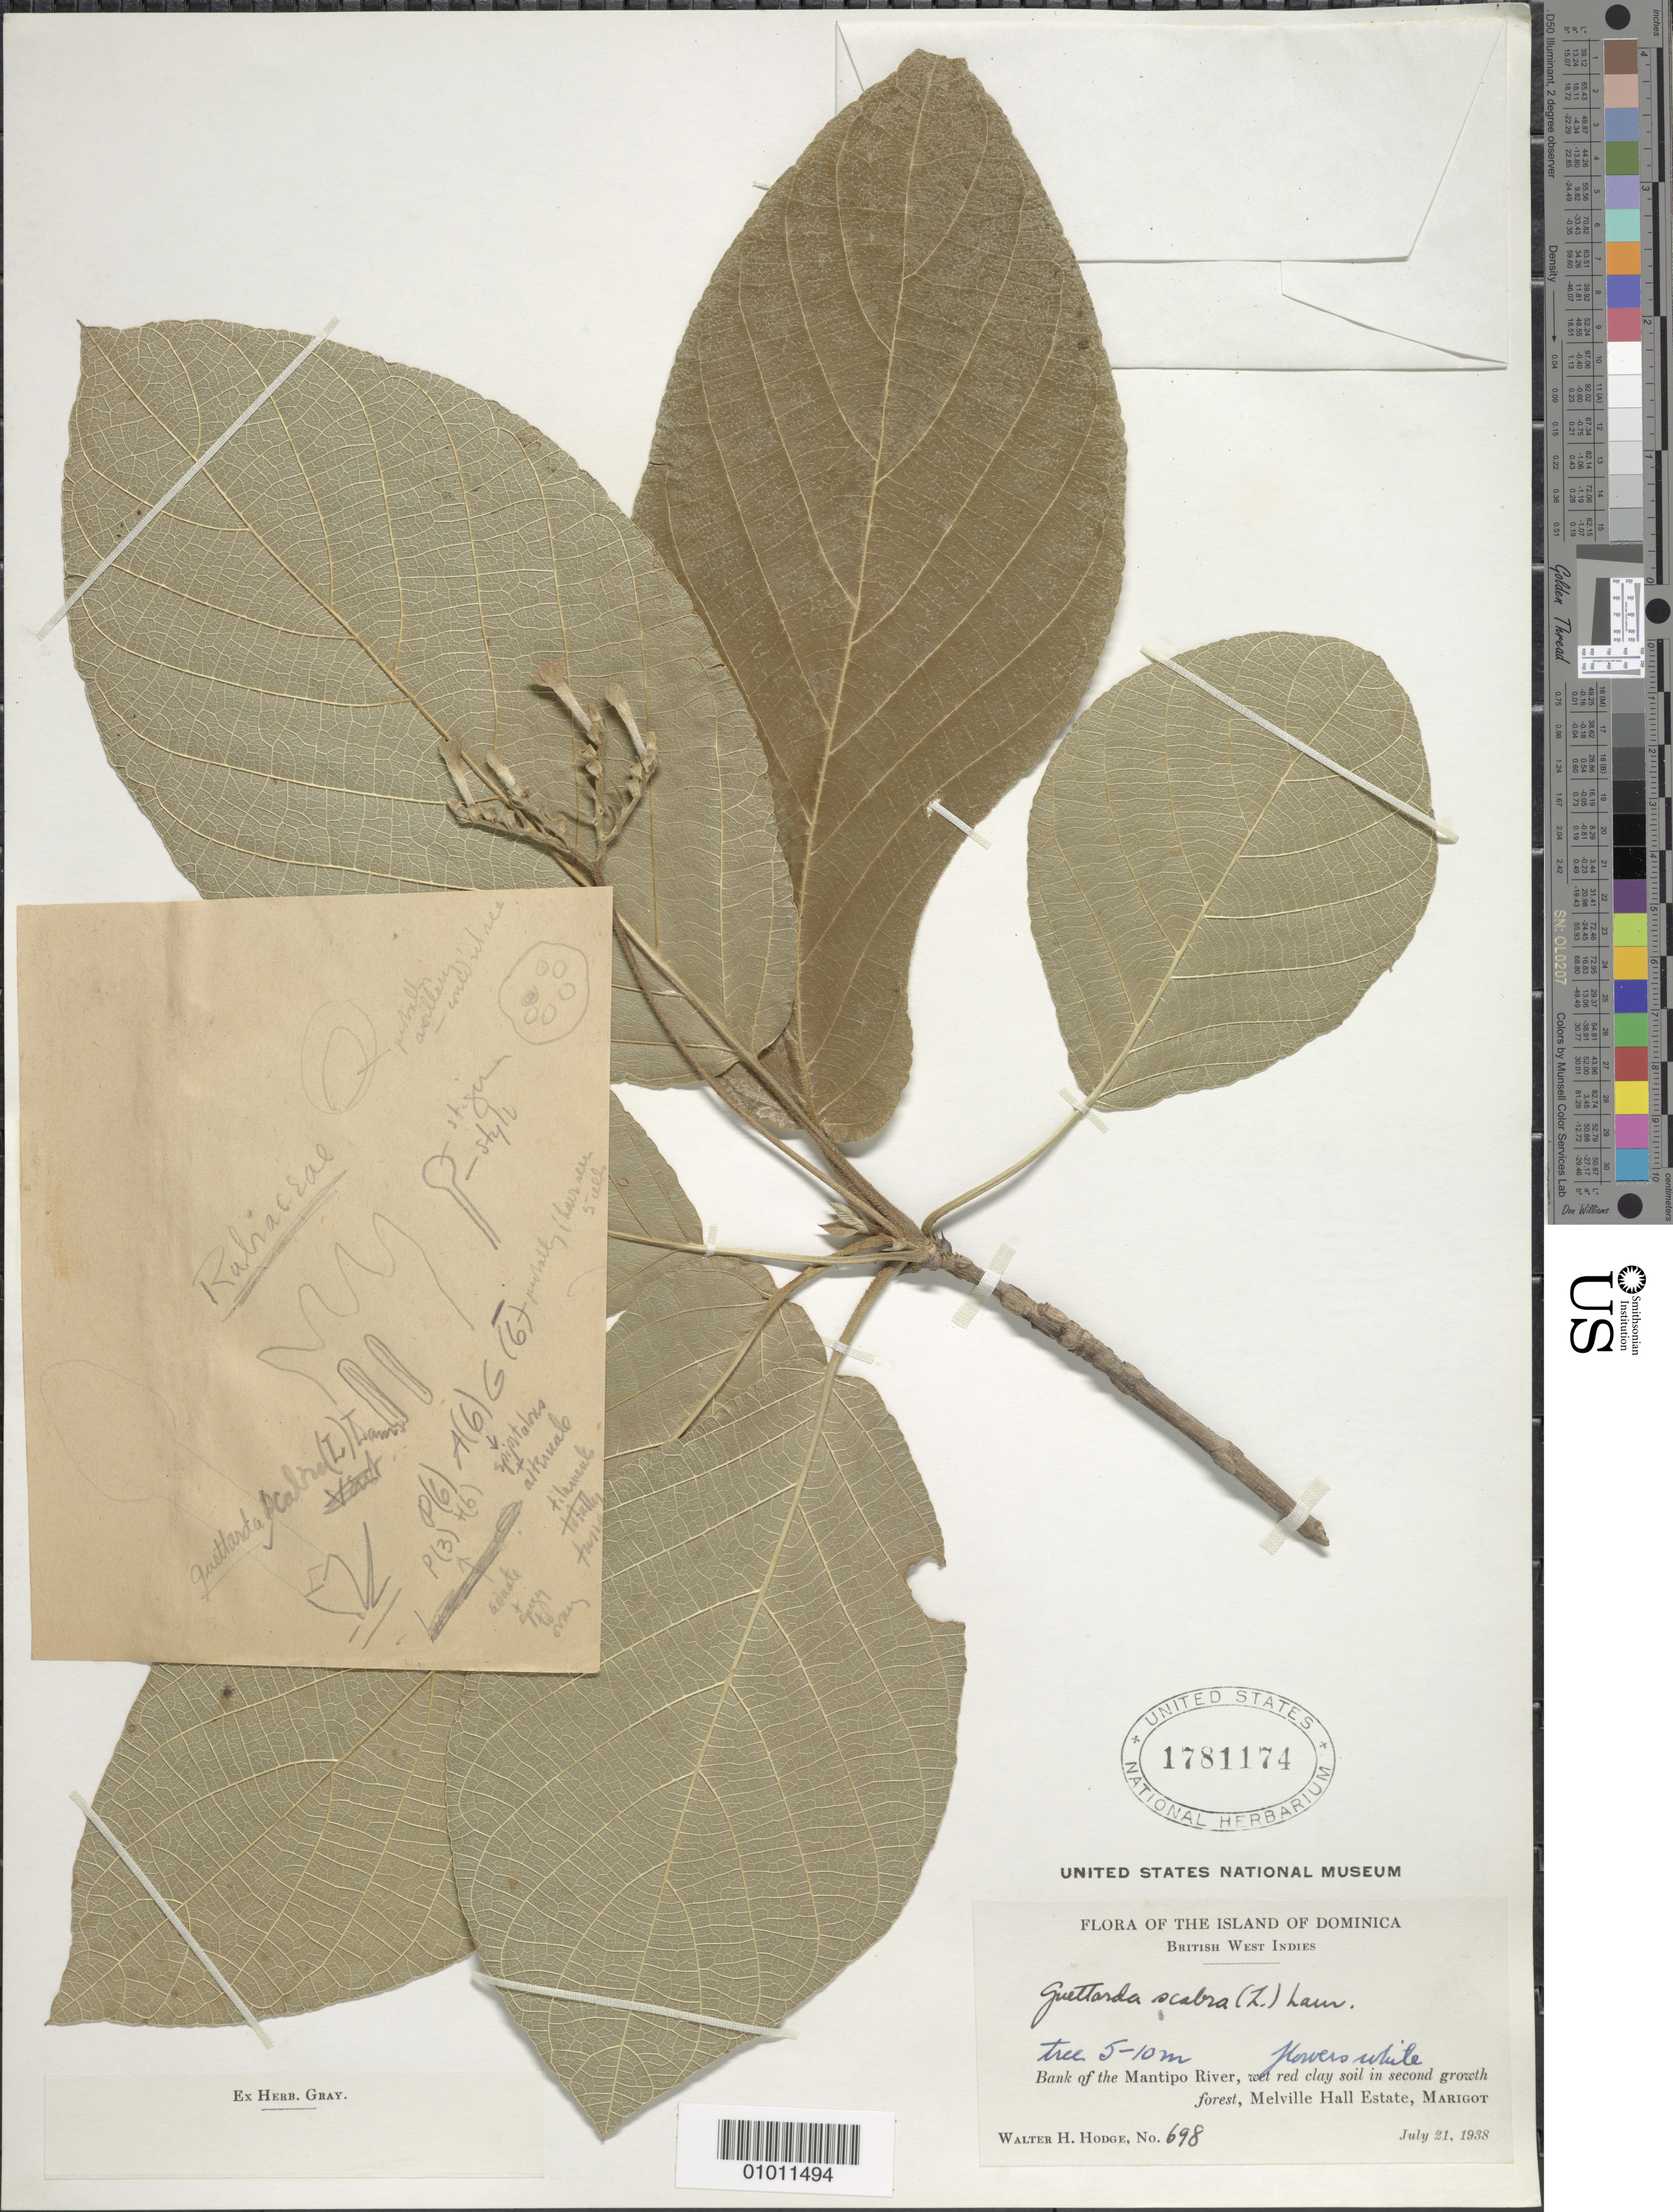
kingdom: Plantae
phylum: Tracheophyta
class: Magnoliopsida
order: Gentianales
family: Rubiaceae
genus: Guettarda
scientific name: Guettarda scabra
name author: (L.) Vent.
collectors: W. Hodge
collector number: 698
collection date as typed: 21 Jul 1938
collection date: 1938-07-21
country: Dominica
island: Dominica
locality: Bank of Mantipo River, Melville Hall Estate, Marigot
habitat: Wet red clay in second growth forest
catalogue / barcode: US 1781174